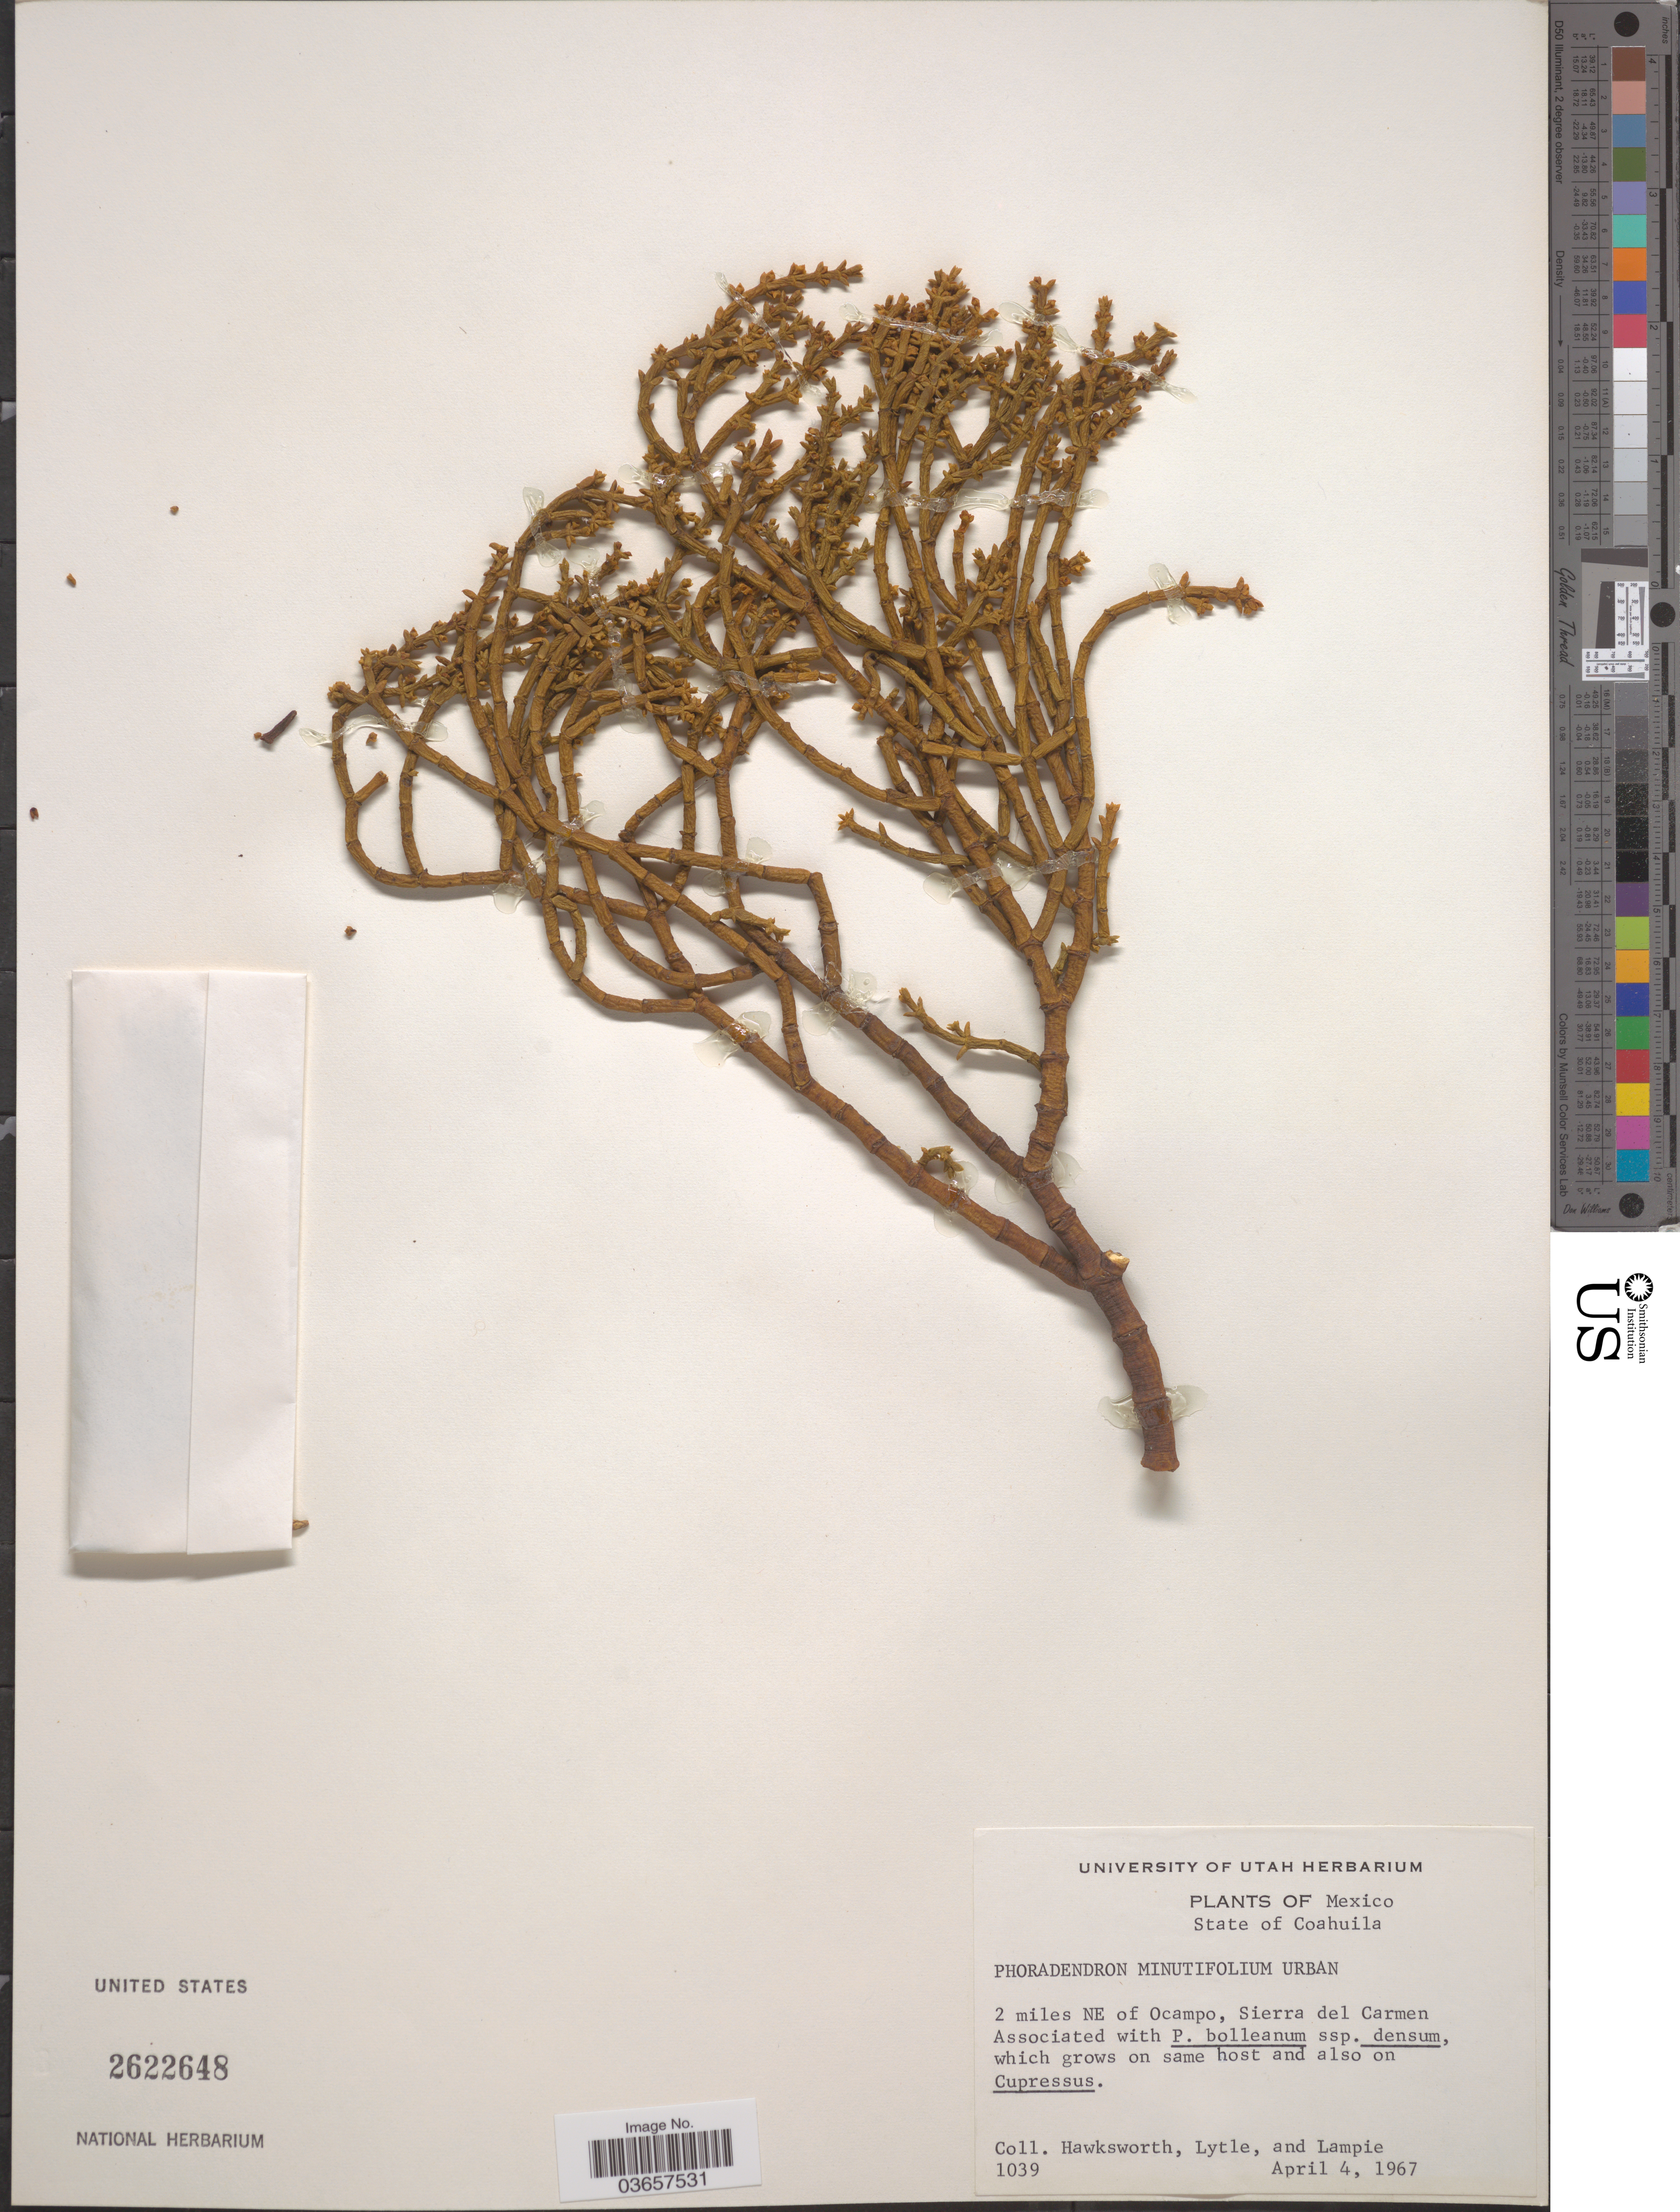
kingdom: Plantae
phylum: Tracheophyta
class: Magnoliopsida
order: Santalales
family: Viscaceae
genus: Phoradendron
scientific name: Phoradendron minutifolium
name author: Urb.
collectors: F. G. Hawksworth, Lytle & -. Lampie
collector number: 1039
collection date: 1967-04-04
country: Mexico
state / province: Coahuila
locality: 2 miles NE of Ocampo, Sierra del Carmen.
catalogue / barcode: US 2622648